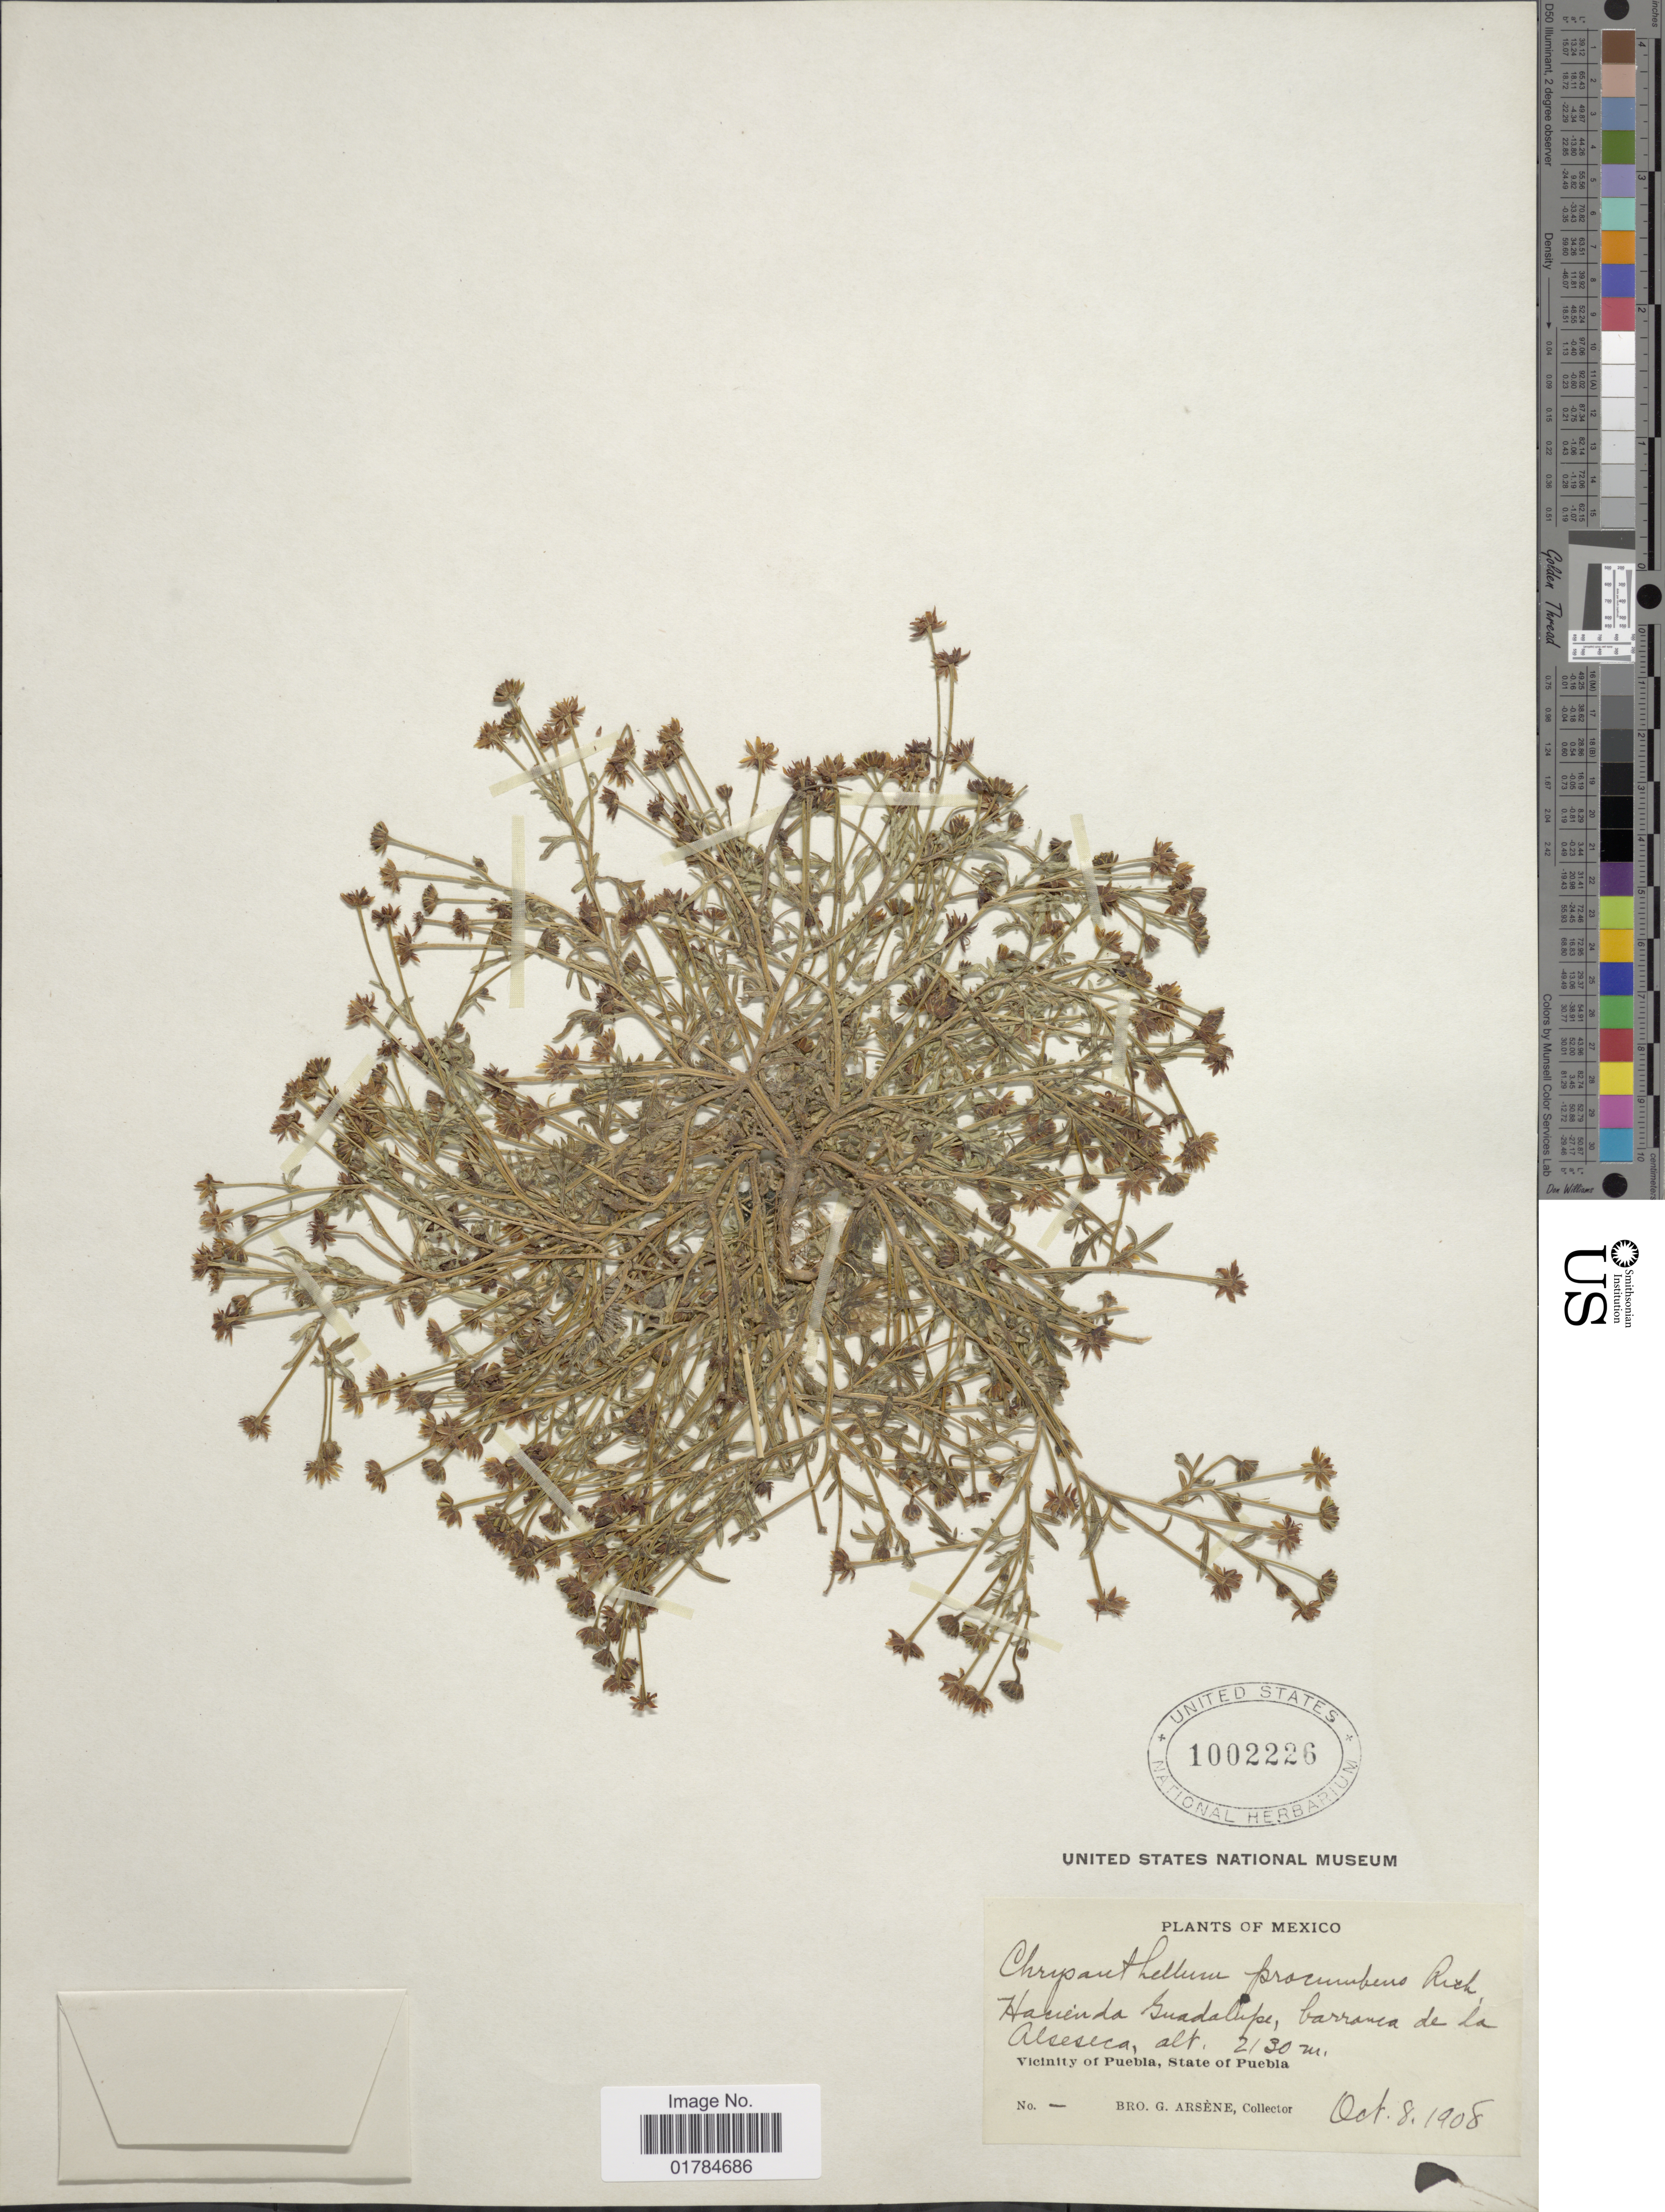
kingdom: Plantae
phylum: Tracheophyta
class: Magnoliopsida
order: Asterales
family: Asteraceae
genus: Chrysanthellum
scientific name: Chrysanthellum procumbens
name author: Pers.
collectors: Bro. G. Arsène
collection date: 1908-10-08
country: Mexico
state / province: Puebla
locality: Hacienda Guadalupe, barranca de la Alseseca, Vicinity of Puebla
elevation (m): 2130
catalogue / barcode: US 1002226